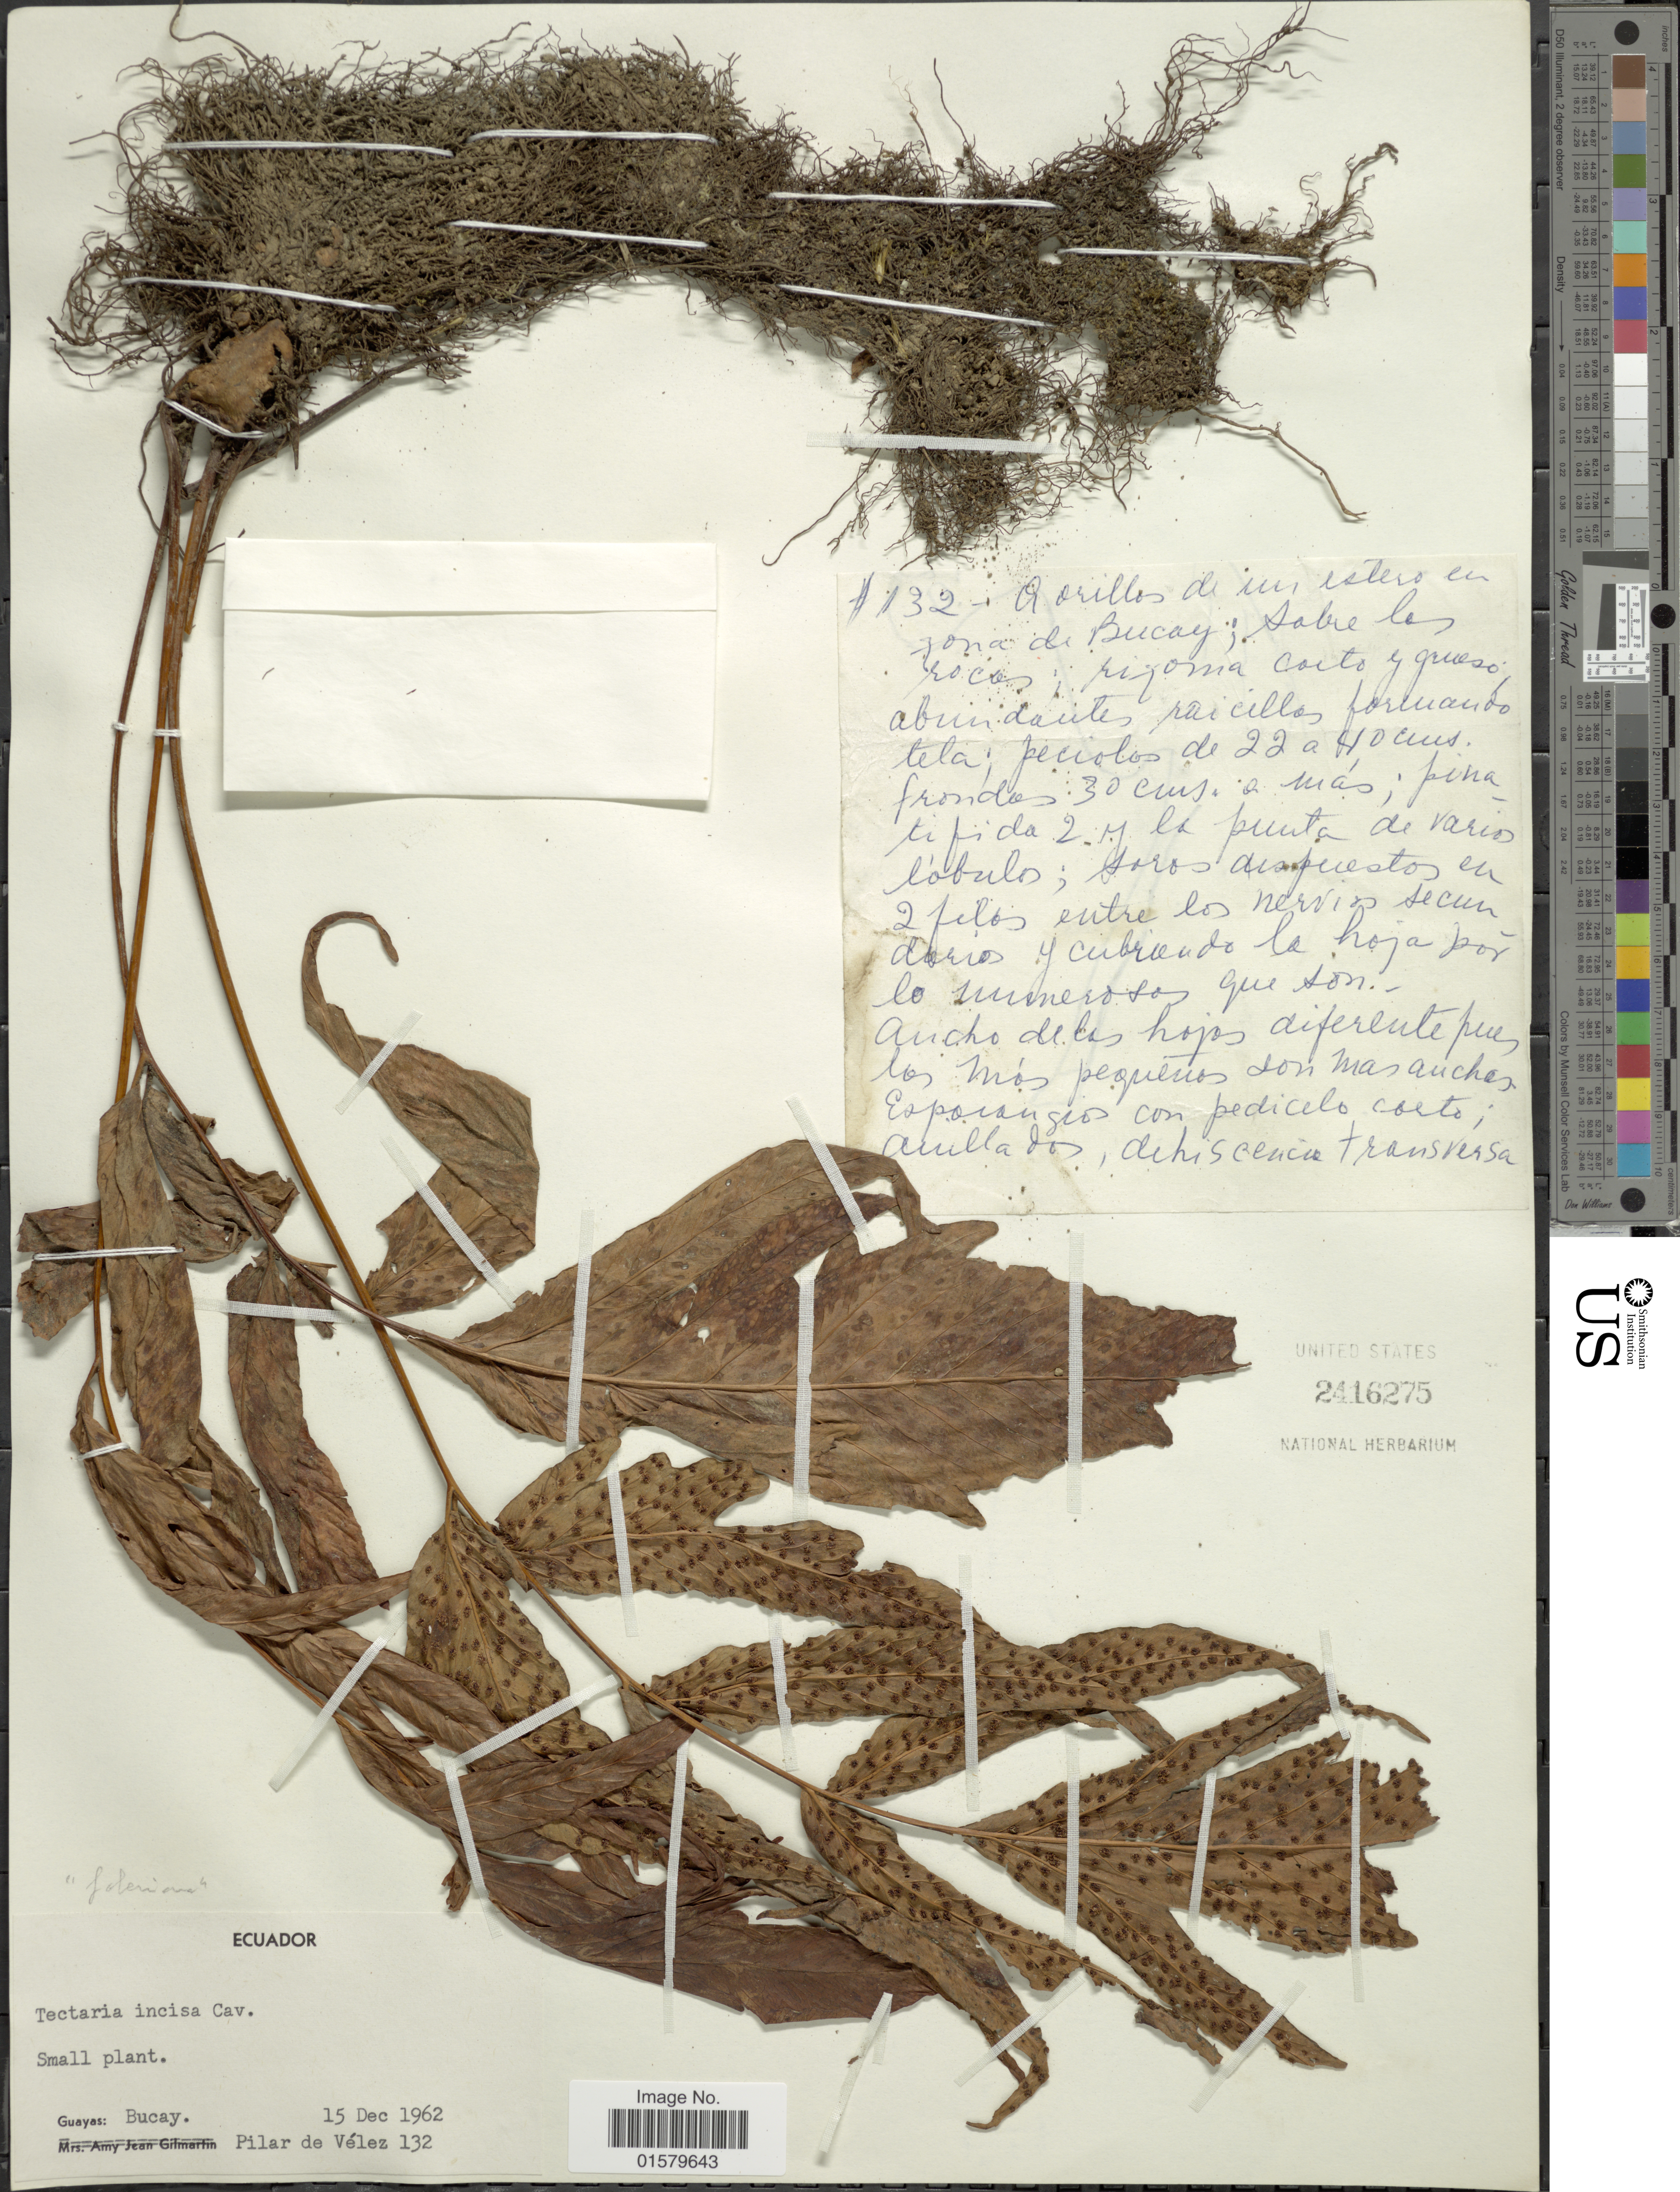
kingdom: Plantae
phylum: Tracheophyta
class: Polypodiopsida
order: Polypodiales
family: Tectariaceae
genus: Tectaria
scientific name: Tectaria incisa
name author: Cav.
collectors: P. Velez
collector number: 132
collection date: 1962-12-15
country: Ecuador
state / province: Guayas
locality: Bucay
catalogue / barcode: US 2416275